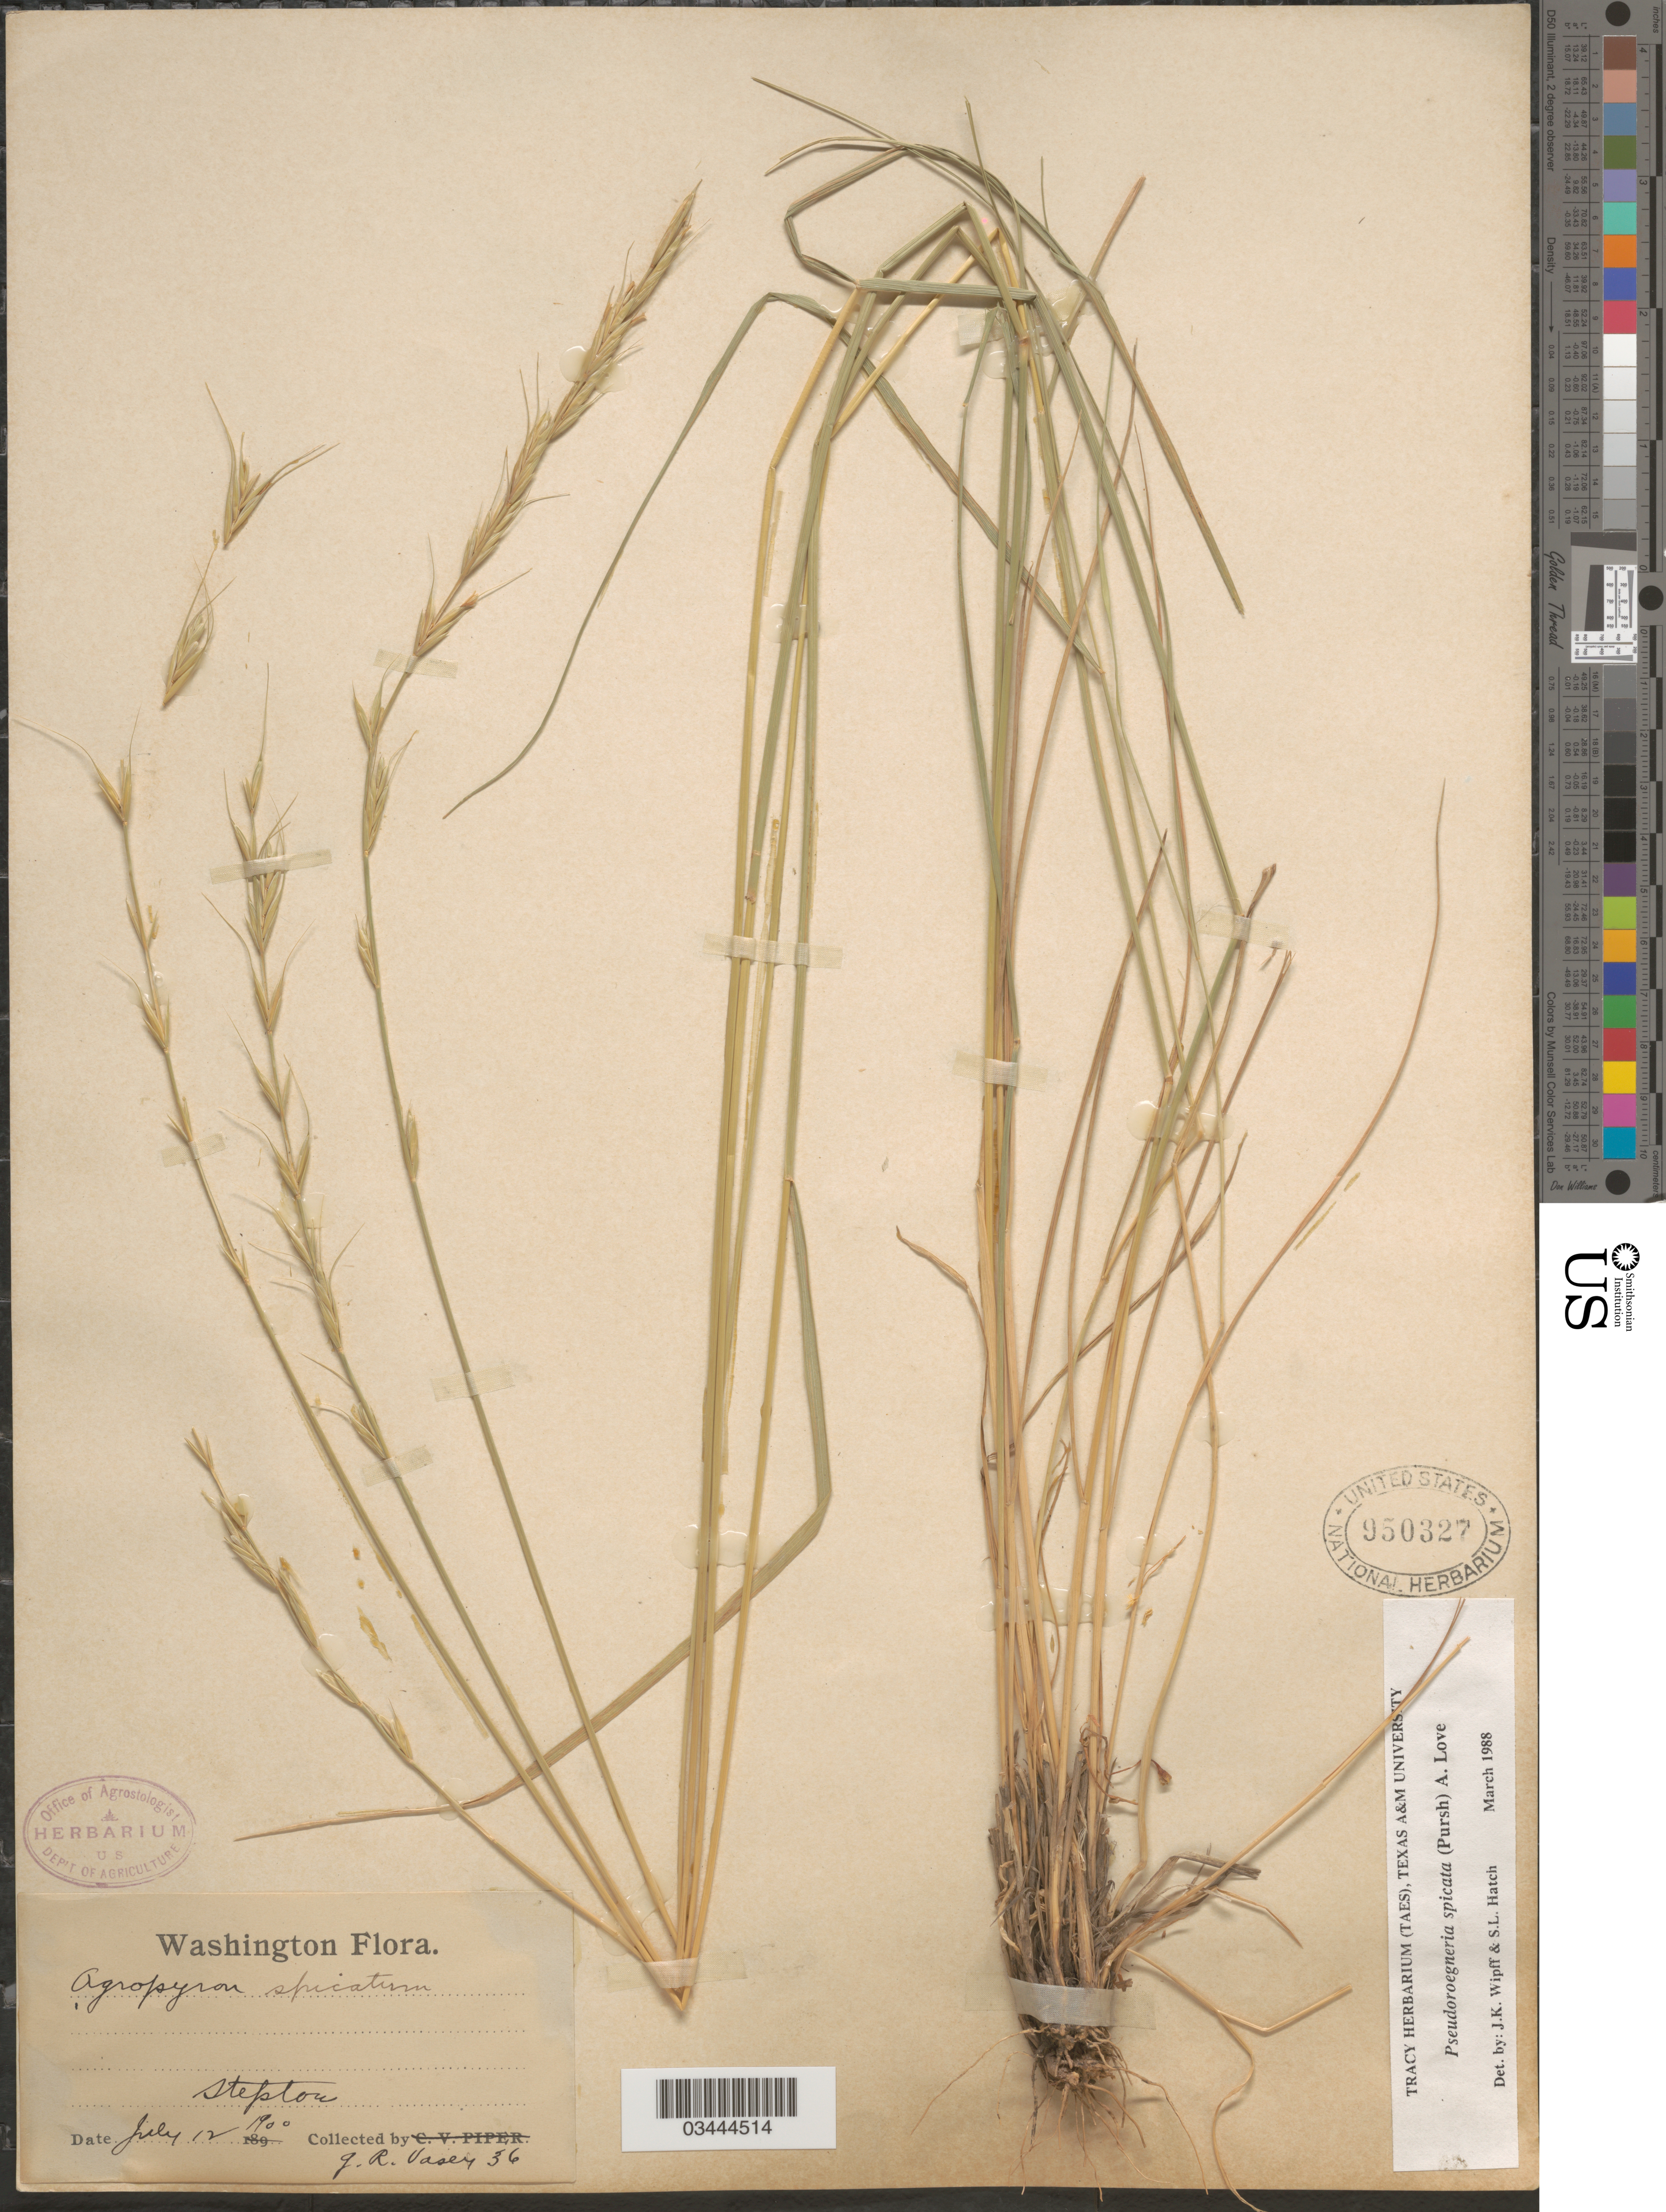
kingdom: Plantae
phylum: Tracheophyta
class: Liliopsida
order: Poales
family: Poaceae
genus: Pseudoroegneria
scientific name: Pseudoroegneria spicata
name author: (Pursh) Á. Löve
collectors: G. R. Vasey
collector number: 36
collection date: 1900-07-12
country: United States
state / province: Washington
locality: Steptoe.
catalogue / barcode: US 950327